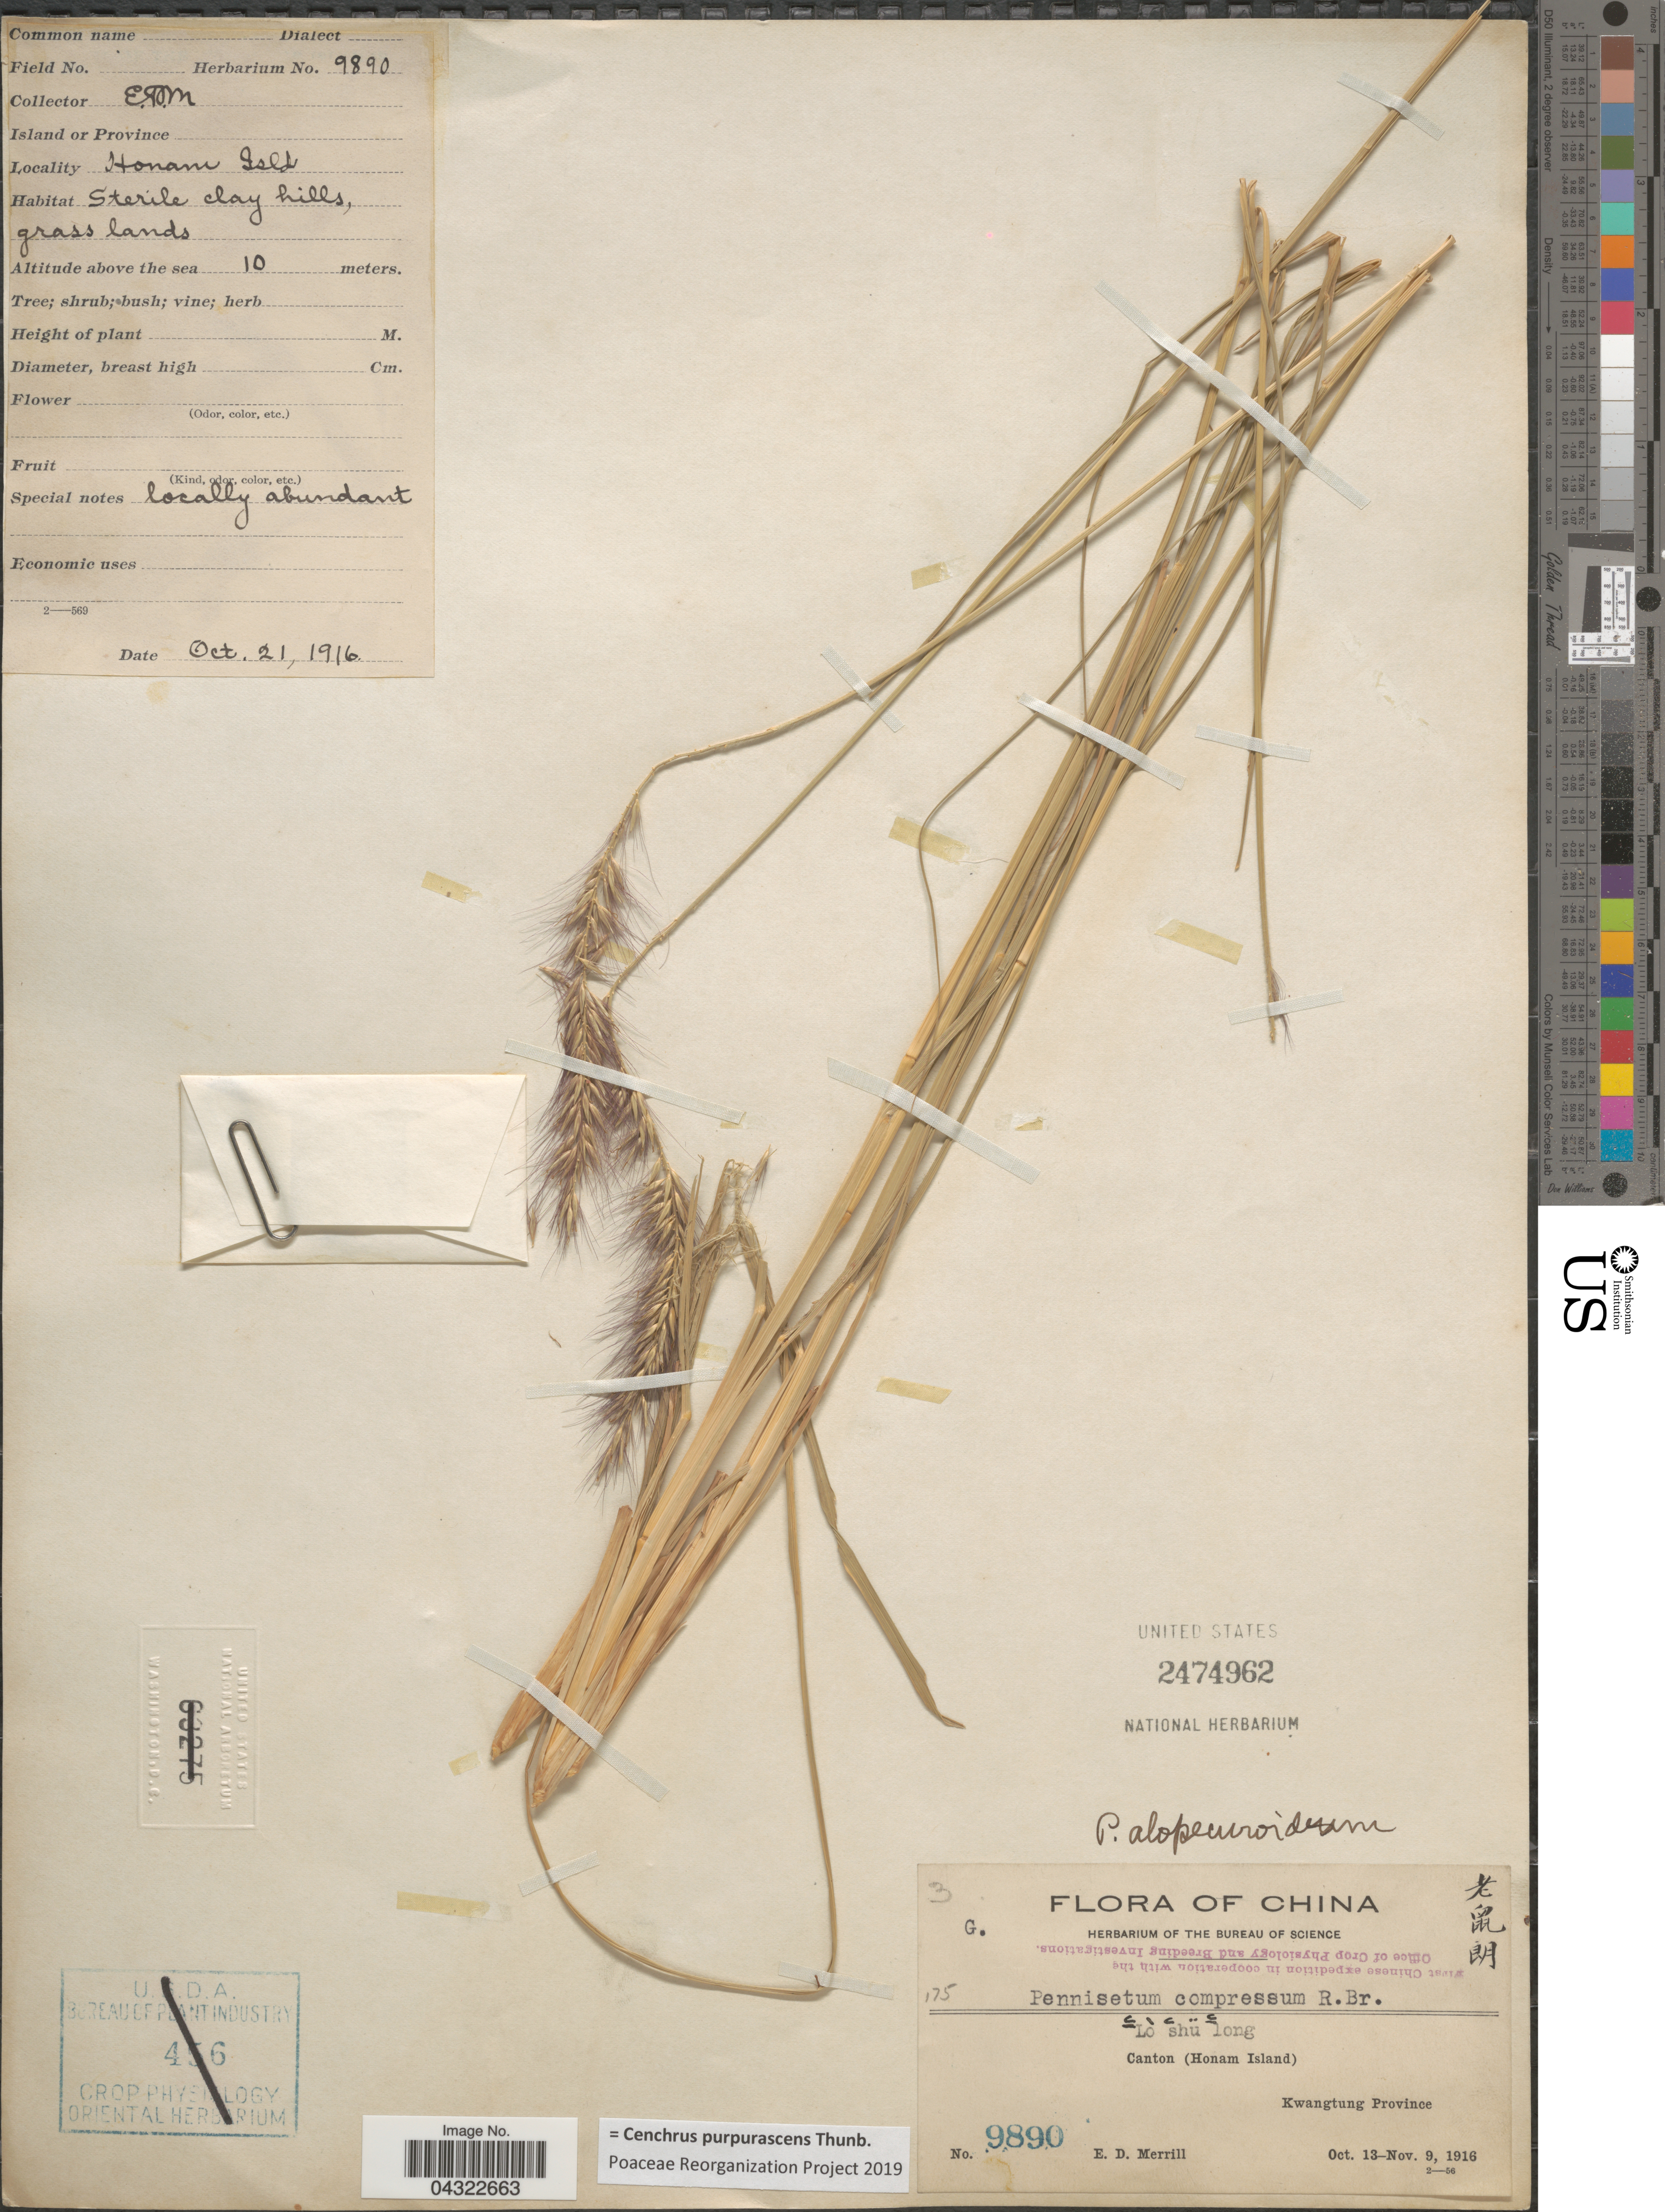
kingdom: Plantae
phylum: Tracheophyta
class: Liliopsida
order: Poales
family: Poaceae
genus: Cenchrus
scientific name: Cenchrus purpurascens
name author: Thunb.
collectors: E. D. Merrill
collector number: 9890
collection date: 1916-10-21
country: China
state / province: Guangdong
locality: Lo Shu Long. Canton (Honam Island). Kwangtung Province.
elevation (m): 10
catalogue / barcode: US 2474962